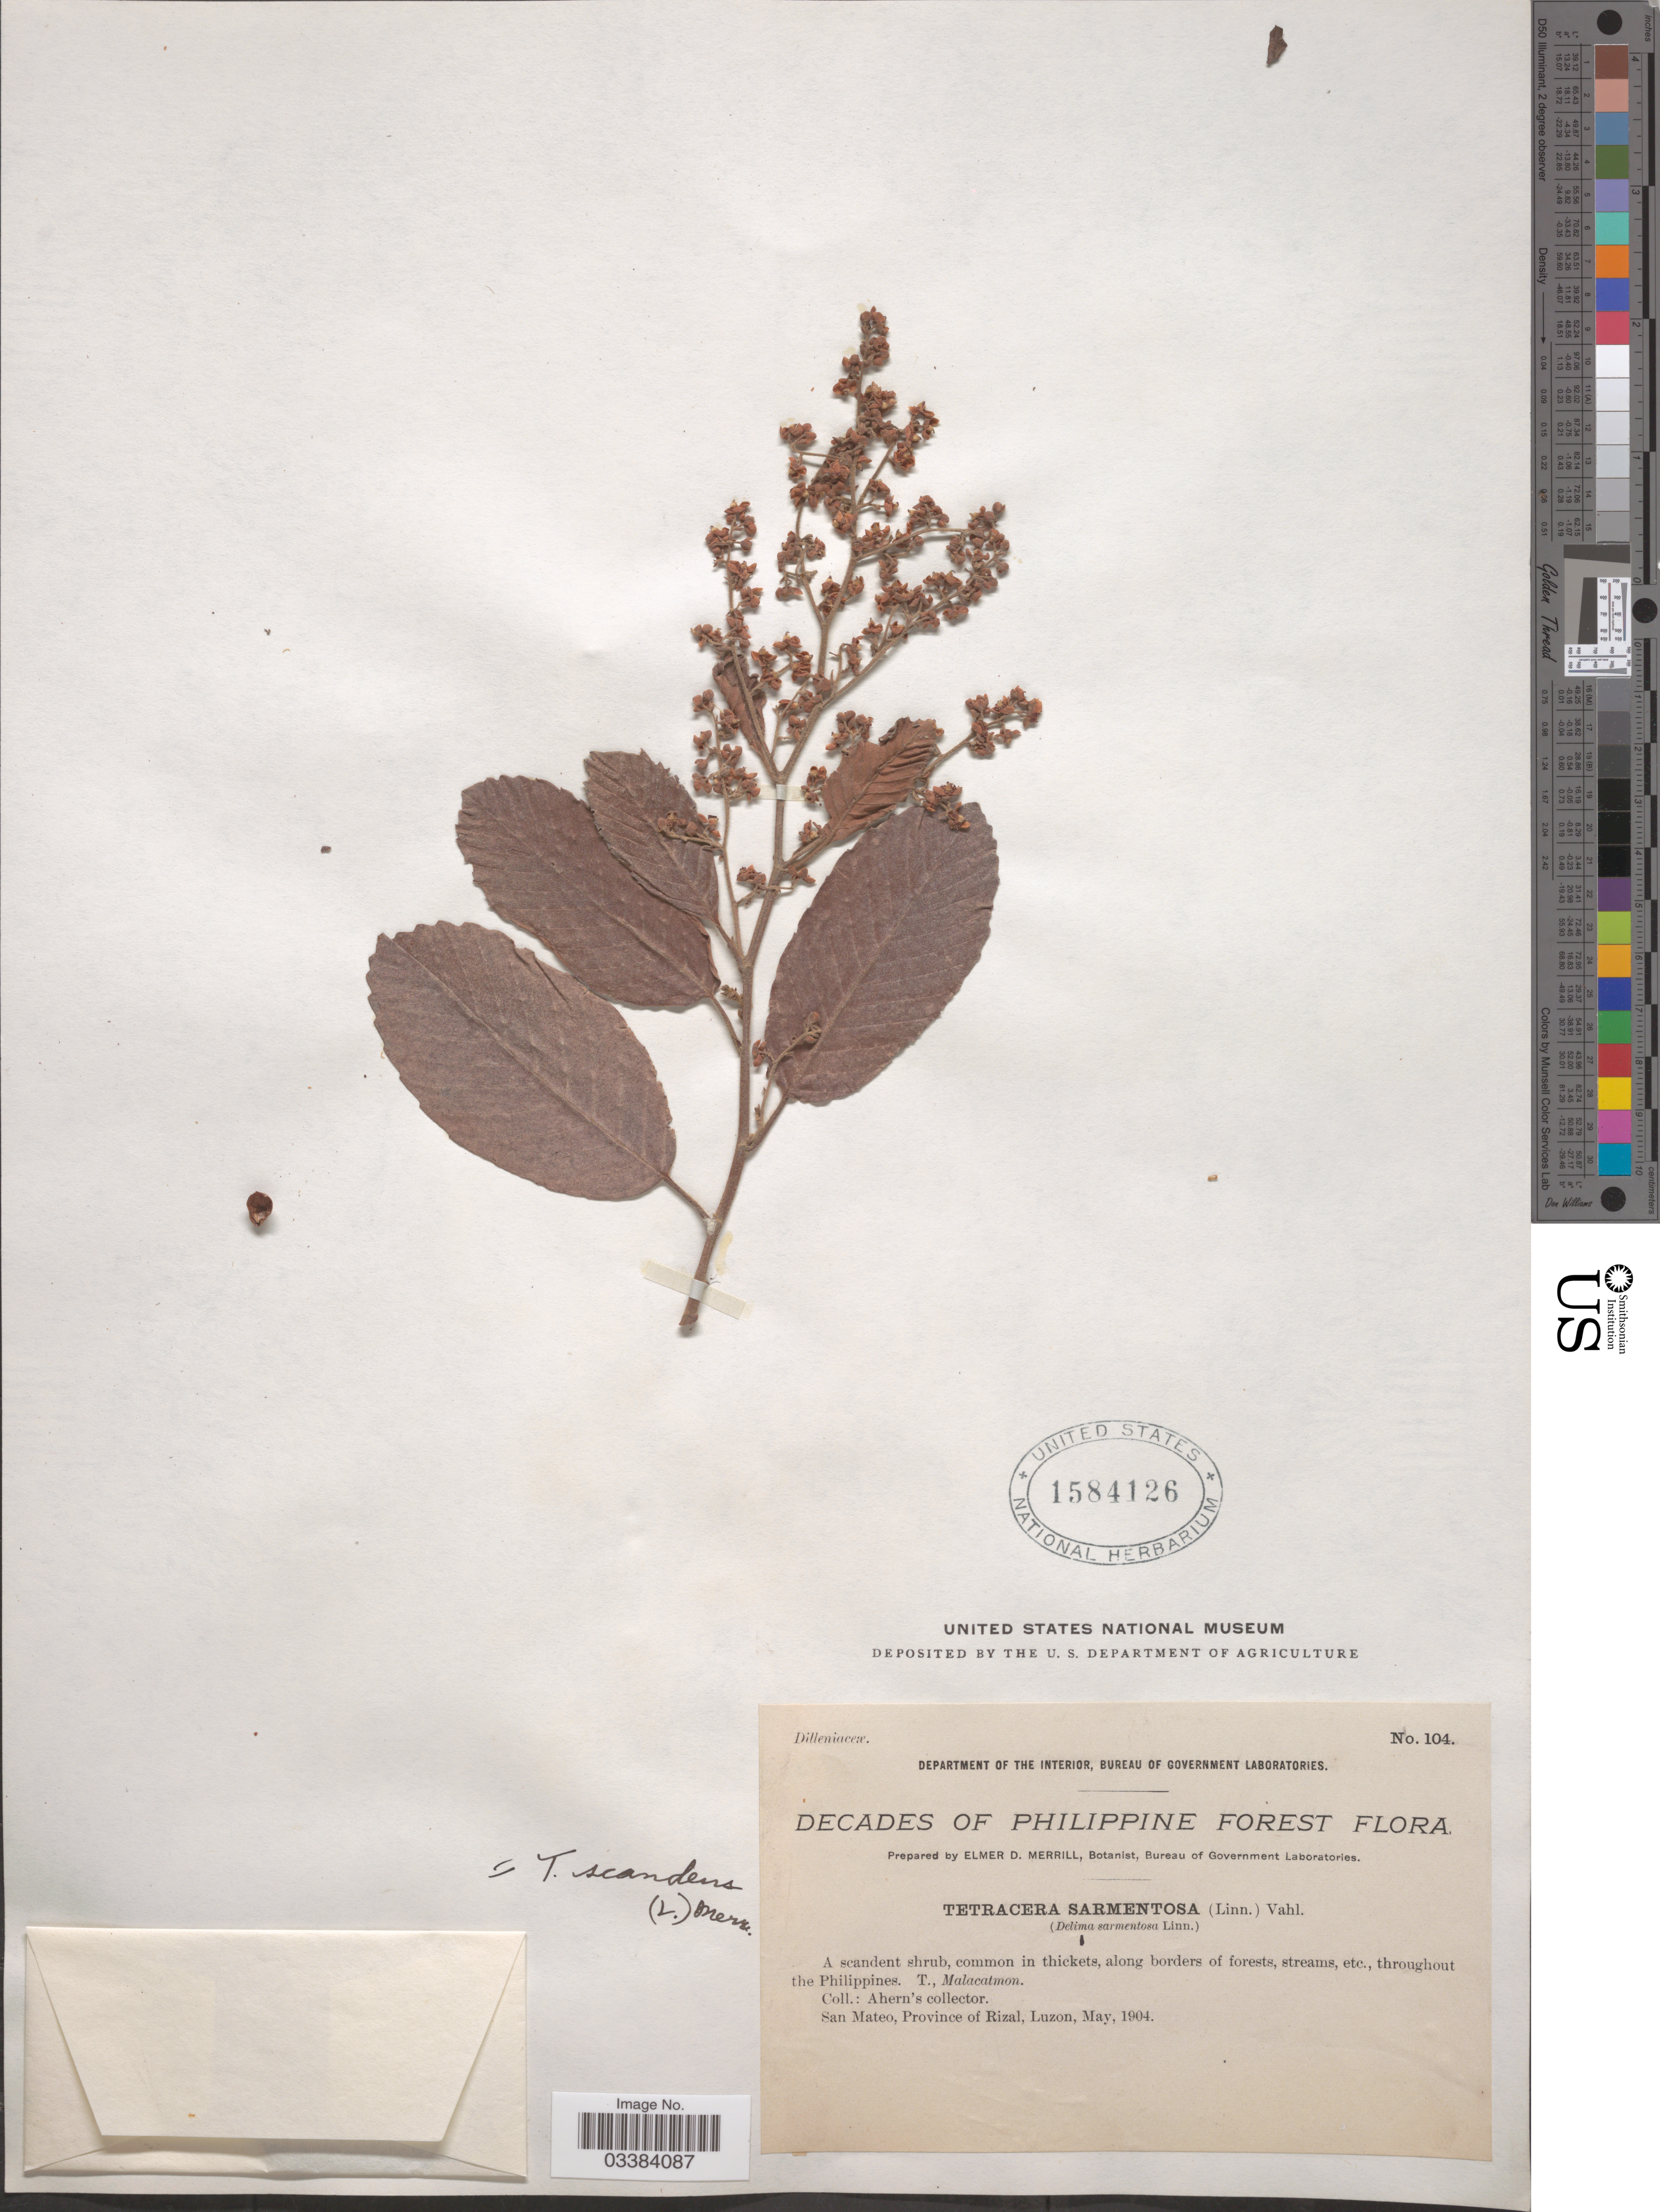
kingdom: Plantae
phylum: Tracheophyta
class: Magnoliopsida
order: Dilleniales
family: Dilleniaceae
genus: Tetracera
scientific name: Tetracera scandens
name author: (L.) Merr.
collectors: Ahern's collector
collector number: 104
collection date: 1904-05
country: Philippines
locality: San Mateo, Province of Rizal, Luzon.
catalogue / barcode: US 1584126